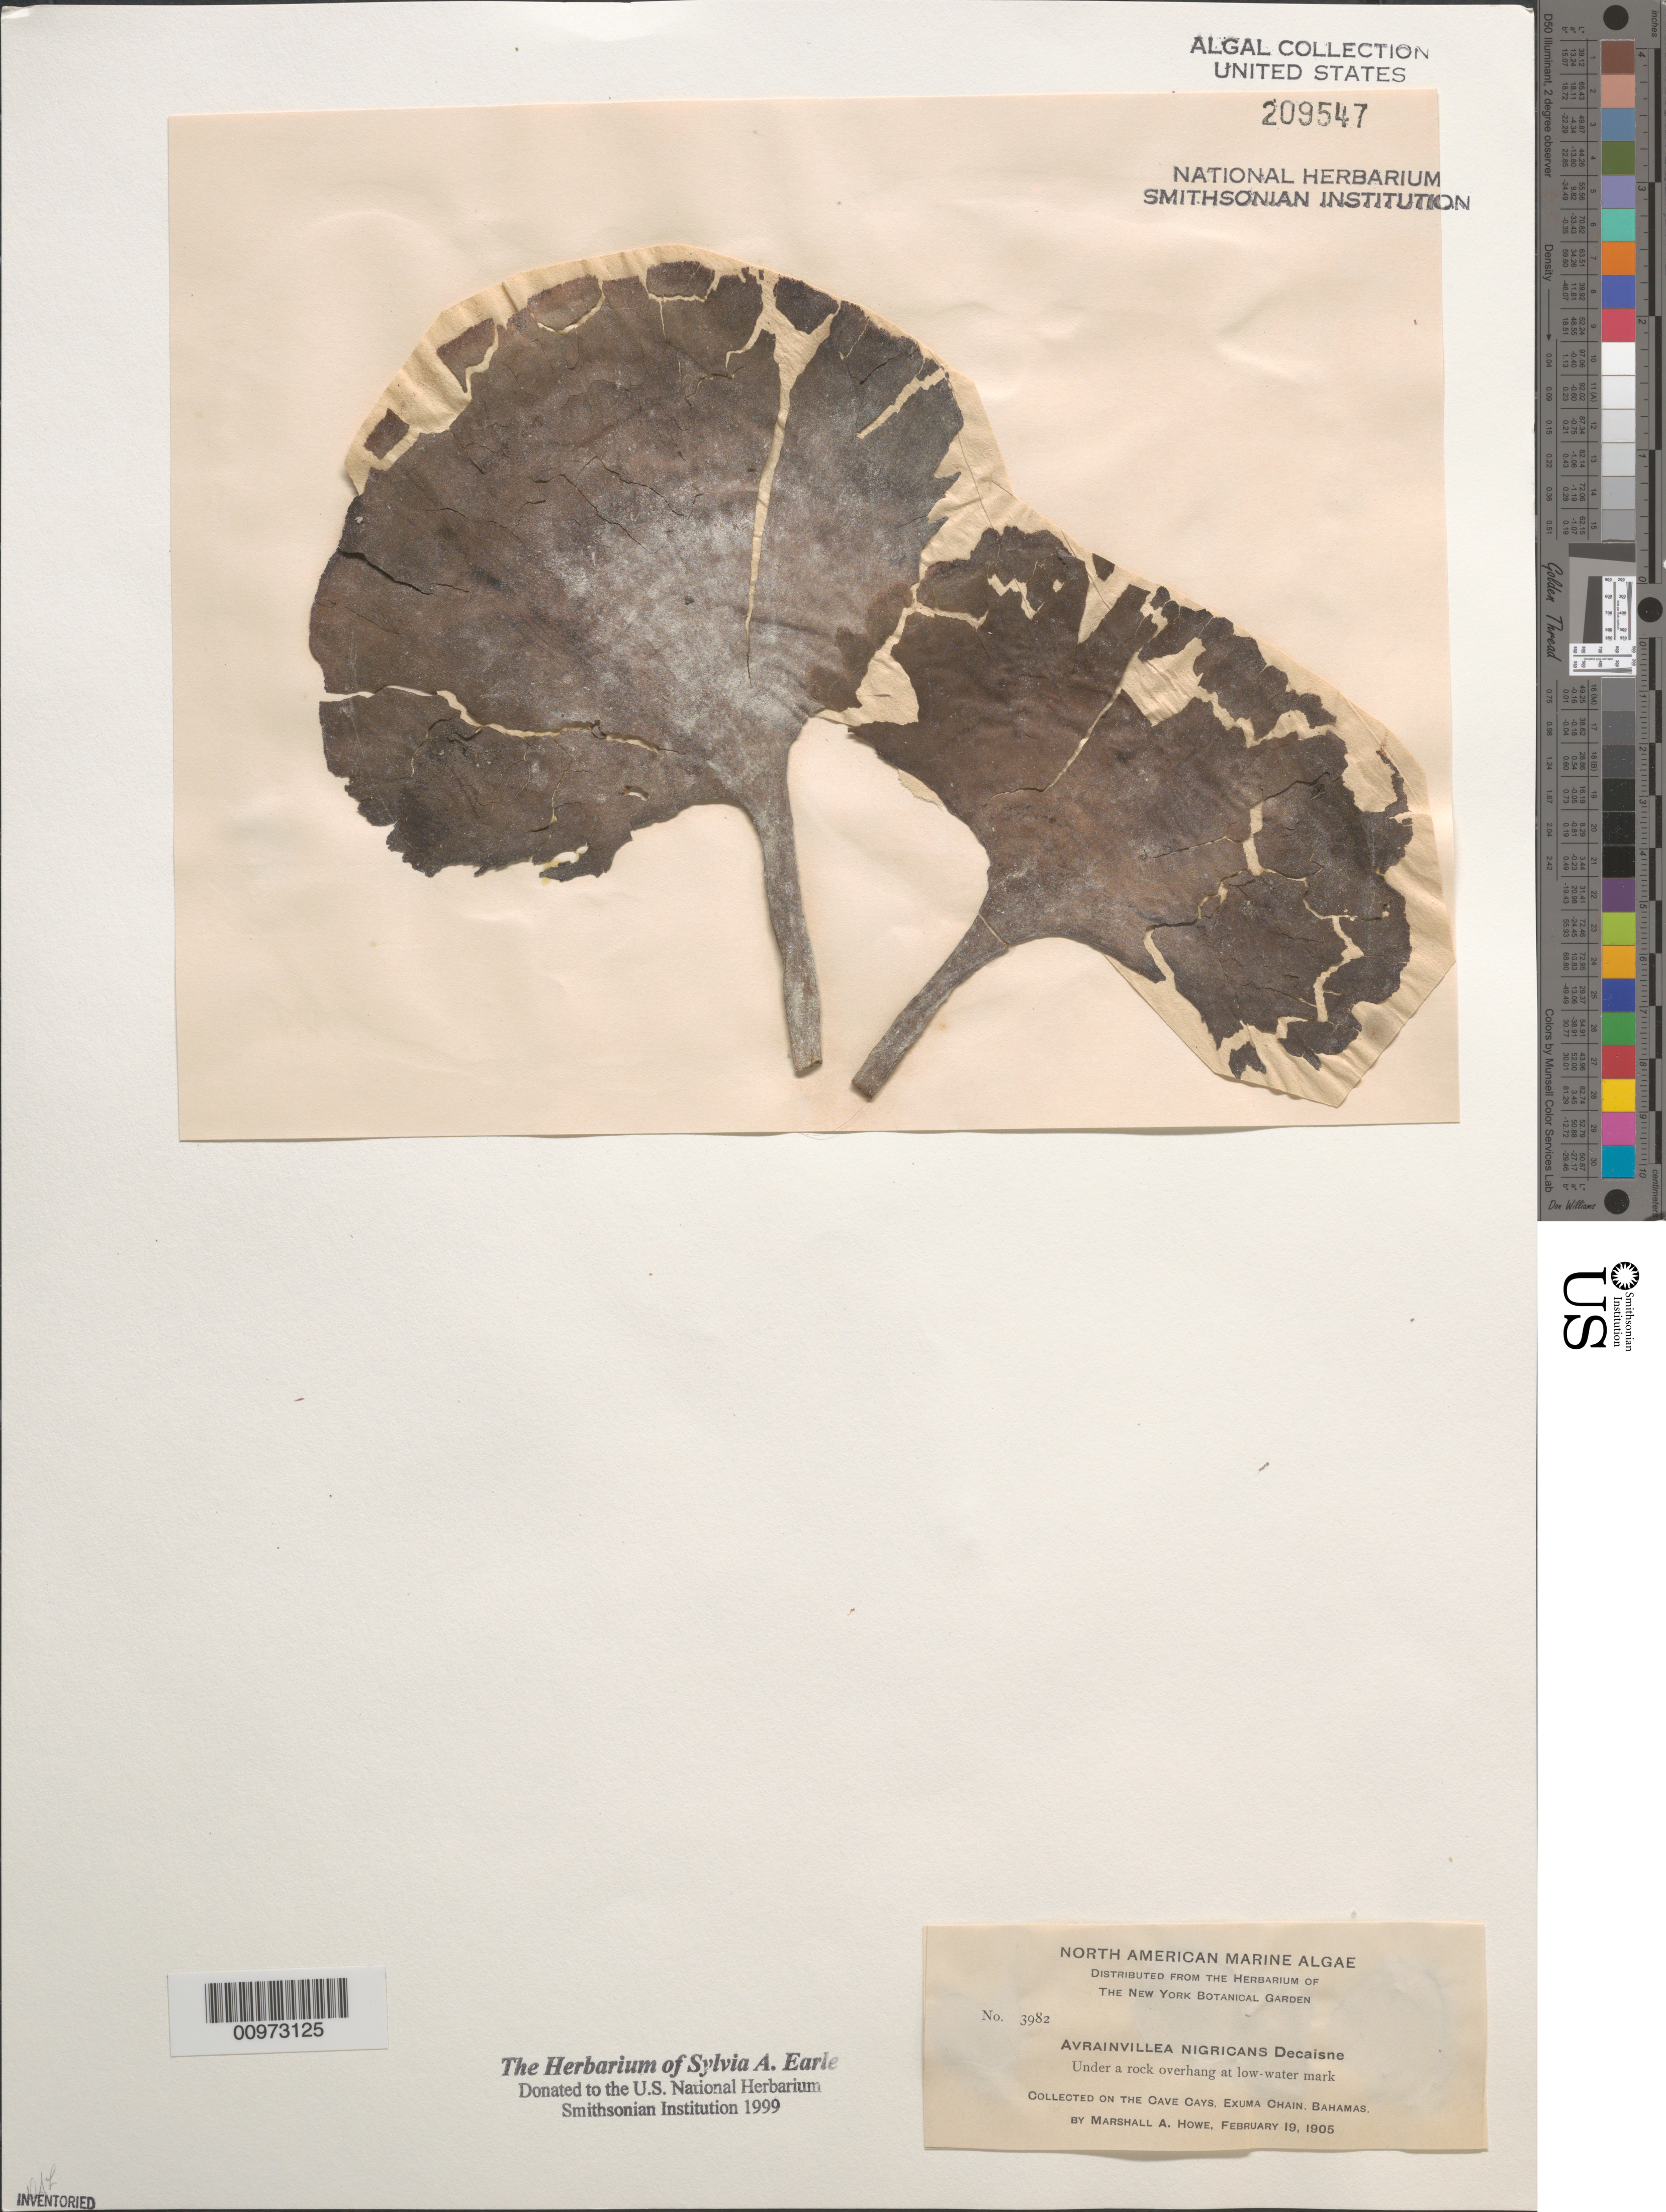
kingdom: Plantae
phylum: Chlorophyta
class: Ulvophyceae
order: Bryopsidales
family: Dichotomosiphonaceae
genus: Avrainvillea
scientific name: Avrainvillea nigricans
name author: Decne.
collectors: M. A. Howe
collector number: MAH 3982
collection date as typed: February 19, 1905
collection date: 1905-02-19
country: Bahamas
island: Cave Cays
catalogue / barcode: US 209547